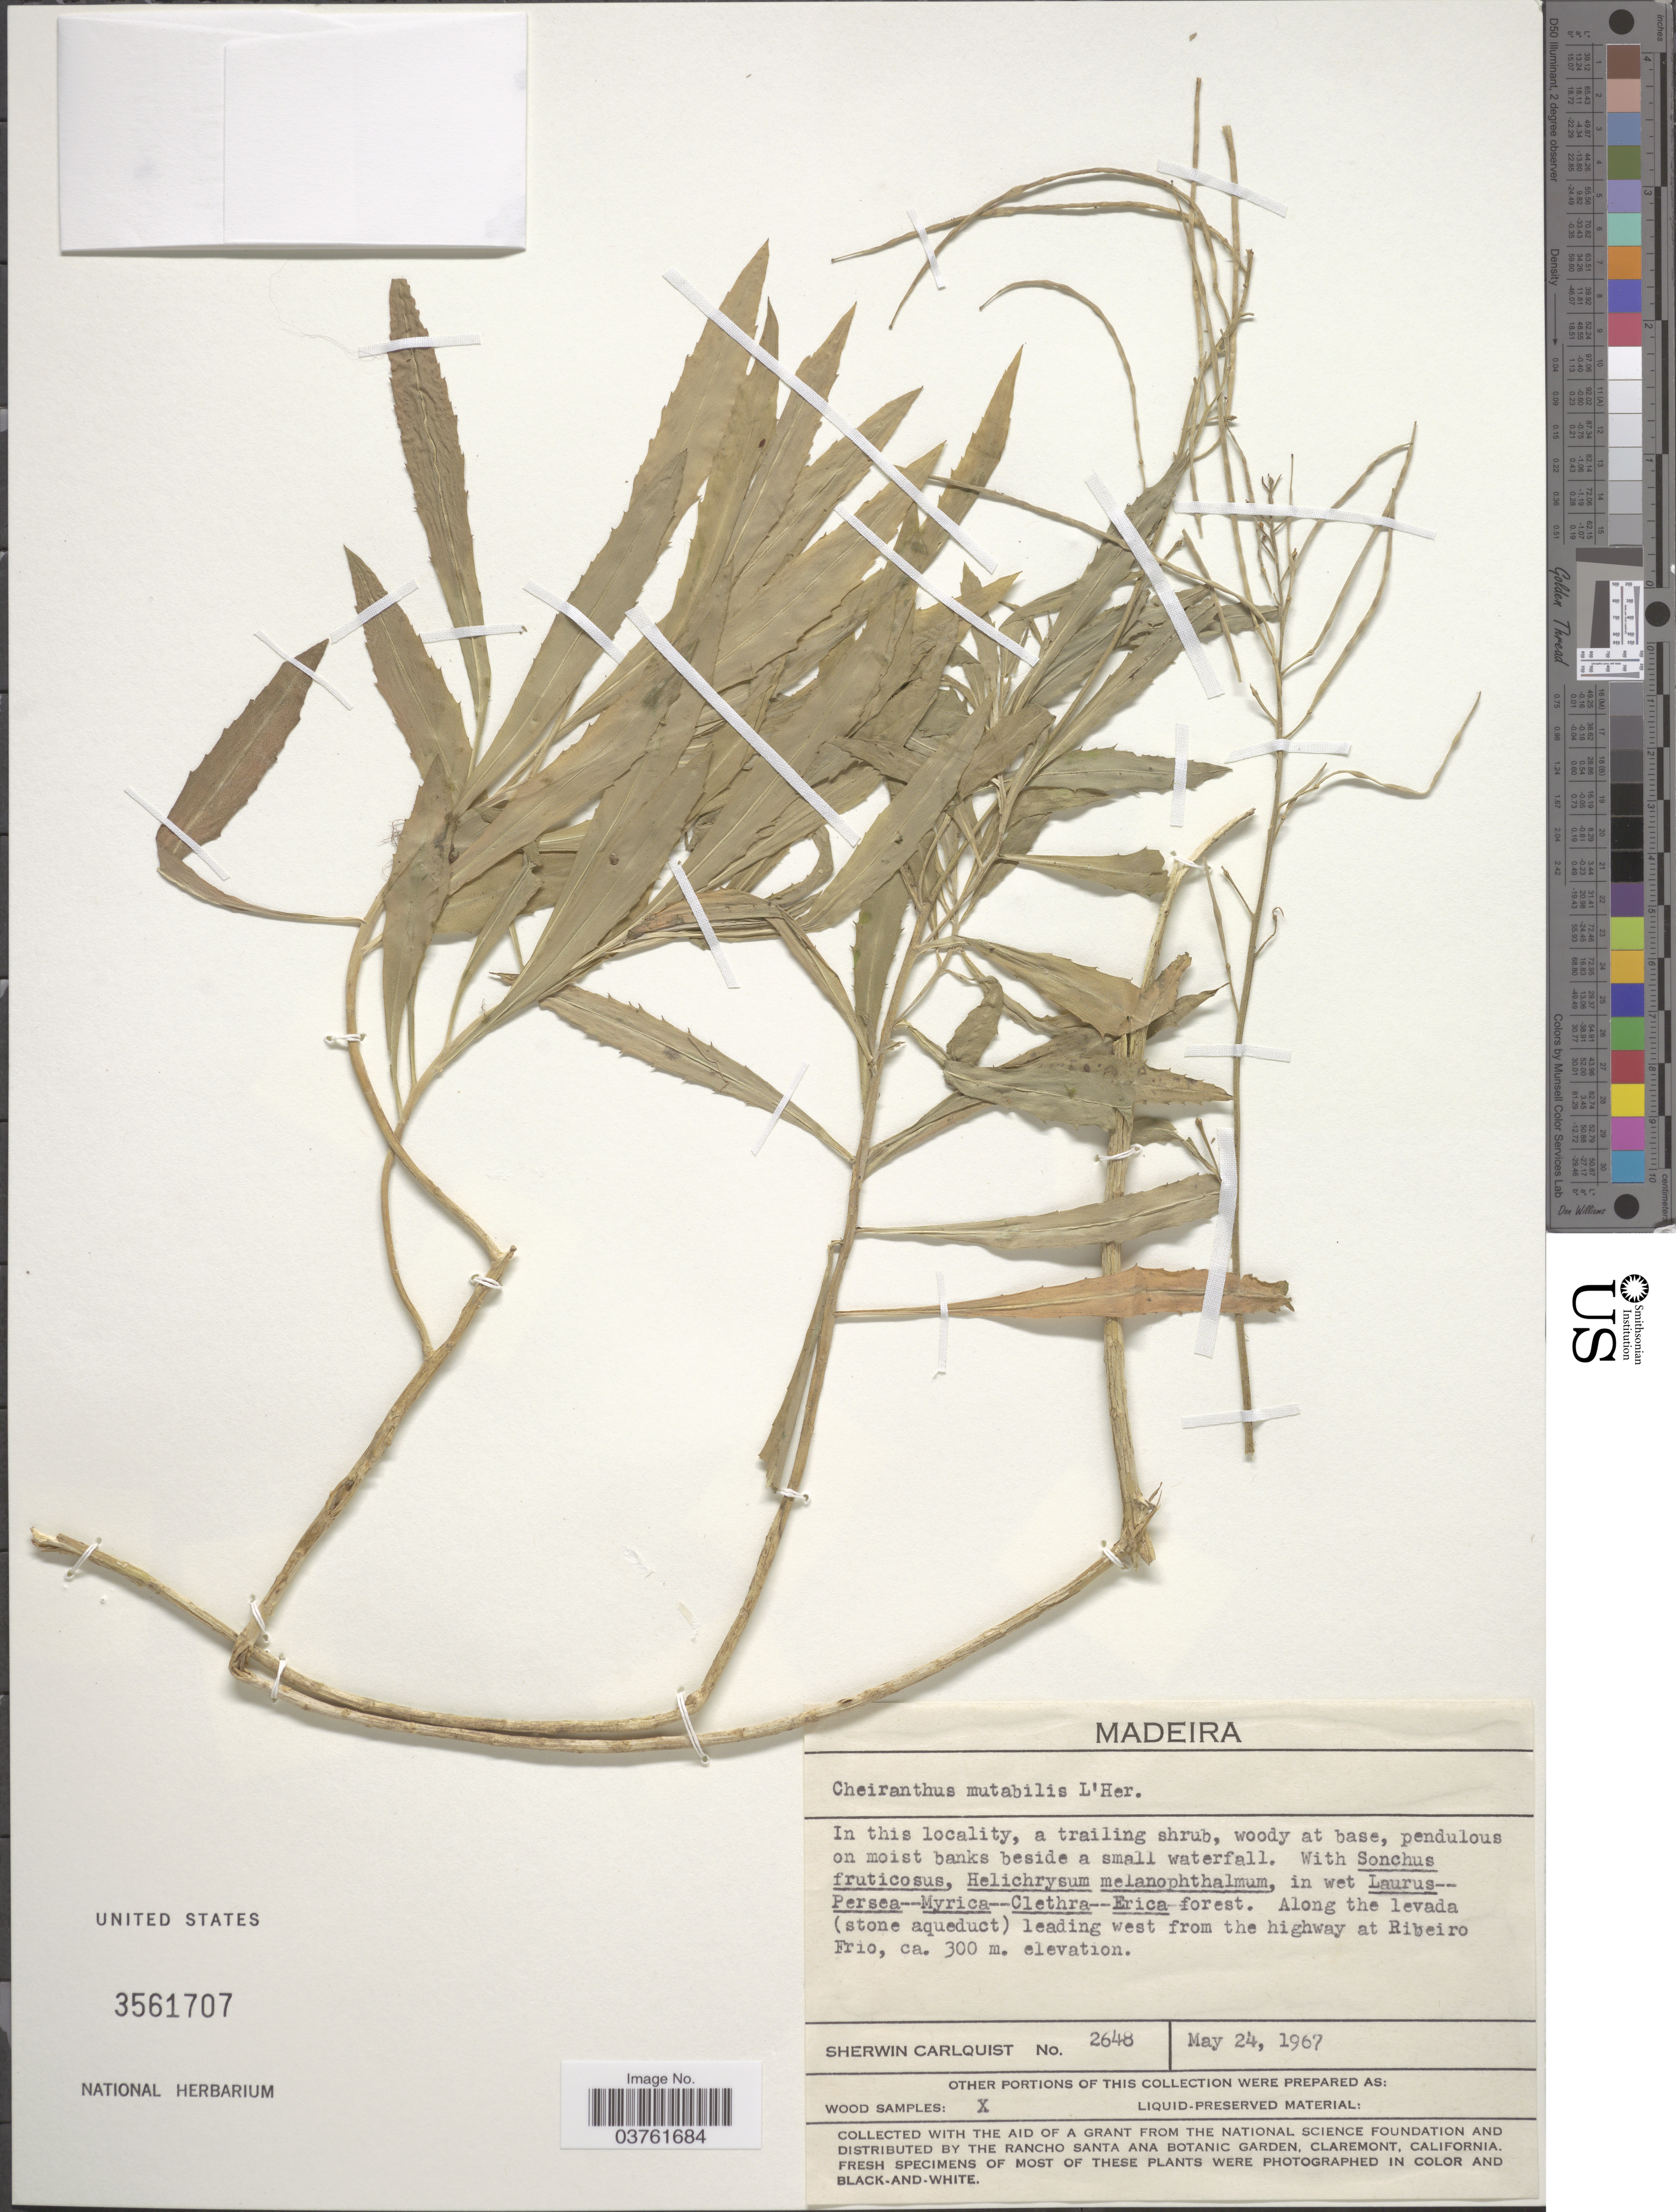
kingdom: Plantae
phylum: Tracheophyta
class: Magnoliopsida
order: Brassicales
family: Brassicaceae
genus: Cheiranthus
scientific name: Cheiranthus mutabilis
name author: L'Hér.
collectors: S. Carlquist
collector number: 2648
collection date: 1967-05-24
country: Portugal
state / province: Madeira (Aut. Reg.)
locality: Along the levada (stone aqueduct) leading west from the highway at Ribeiro Frio.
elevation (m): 300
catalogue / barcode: US 3561707